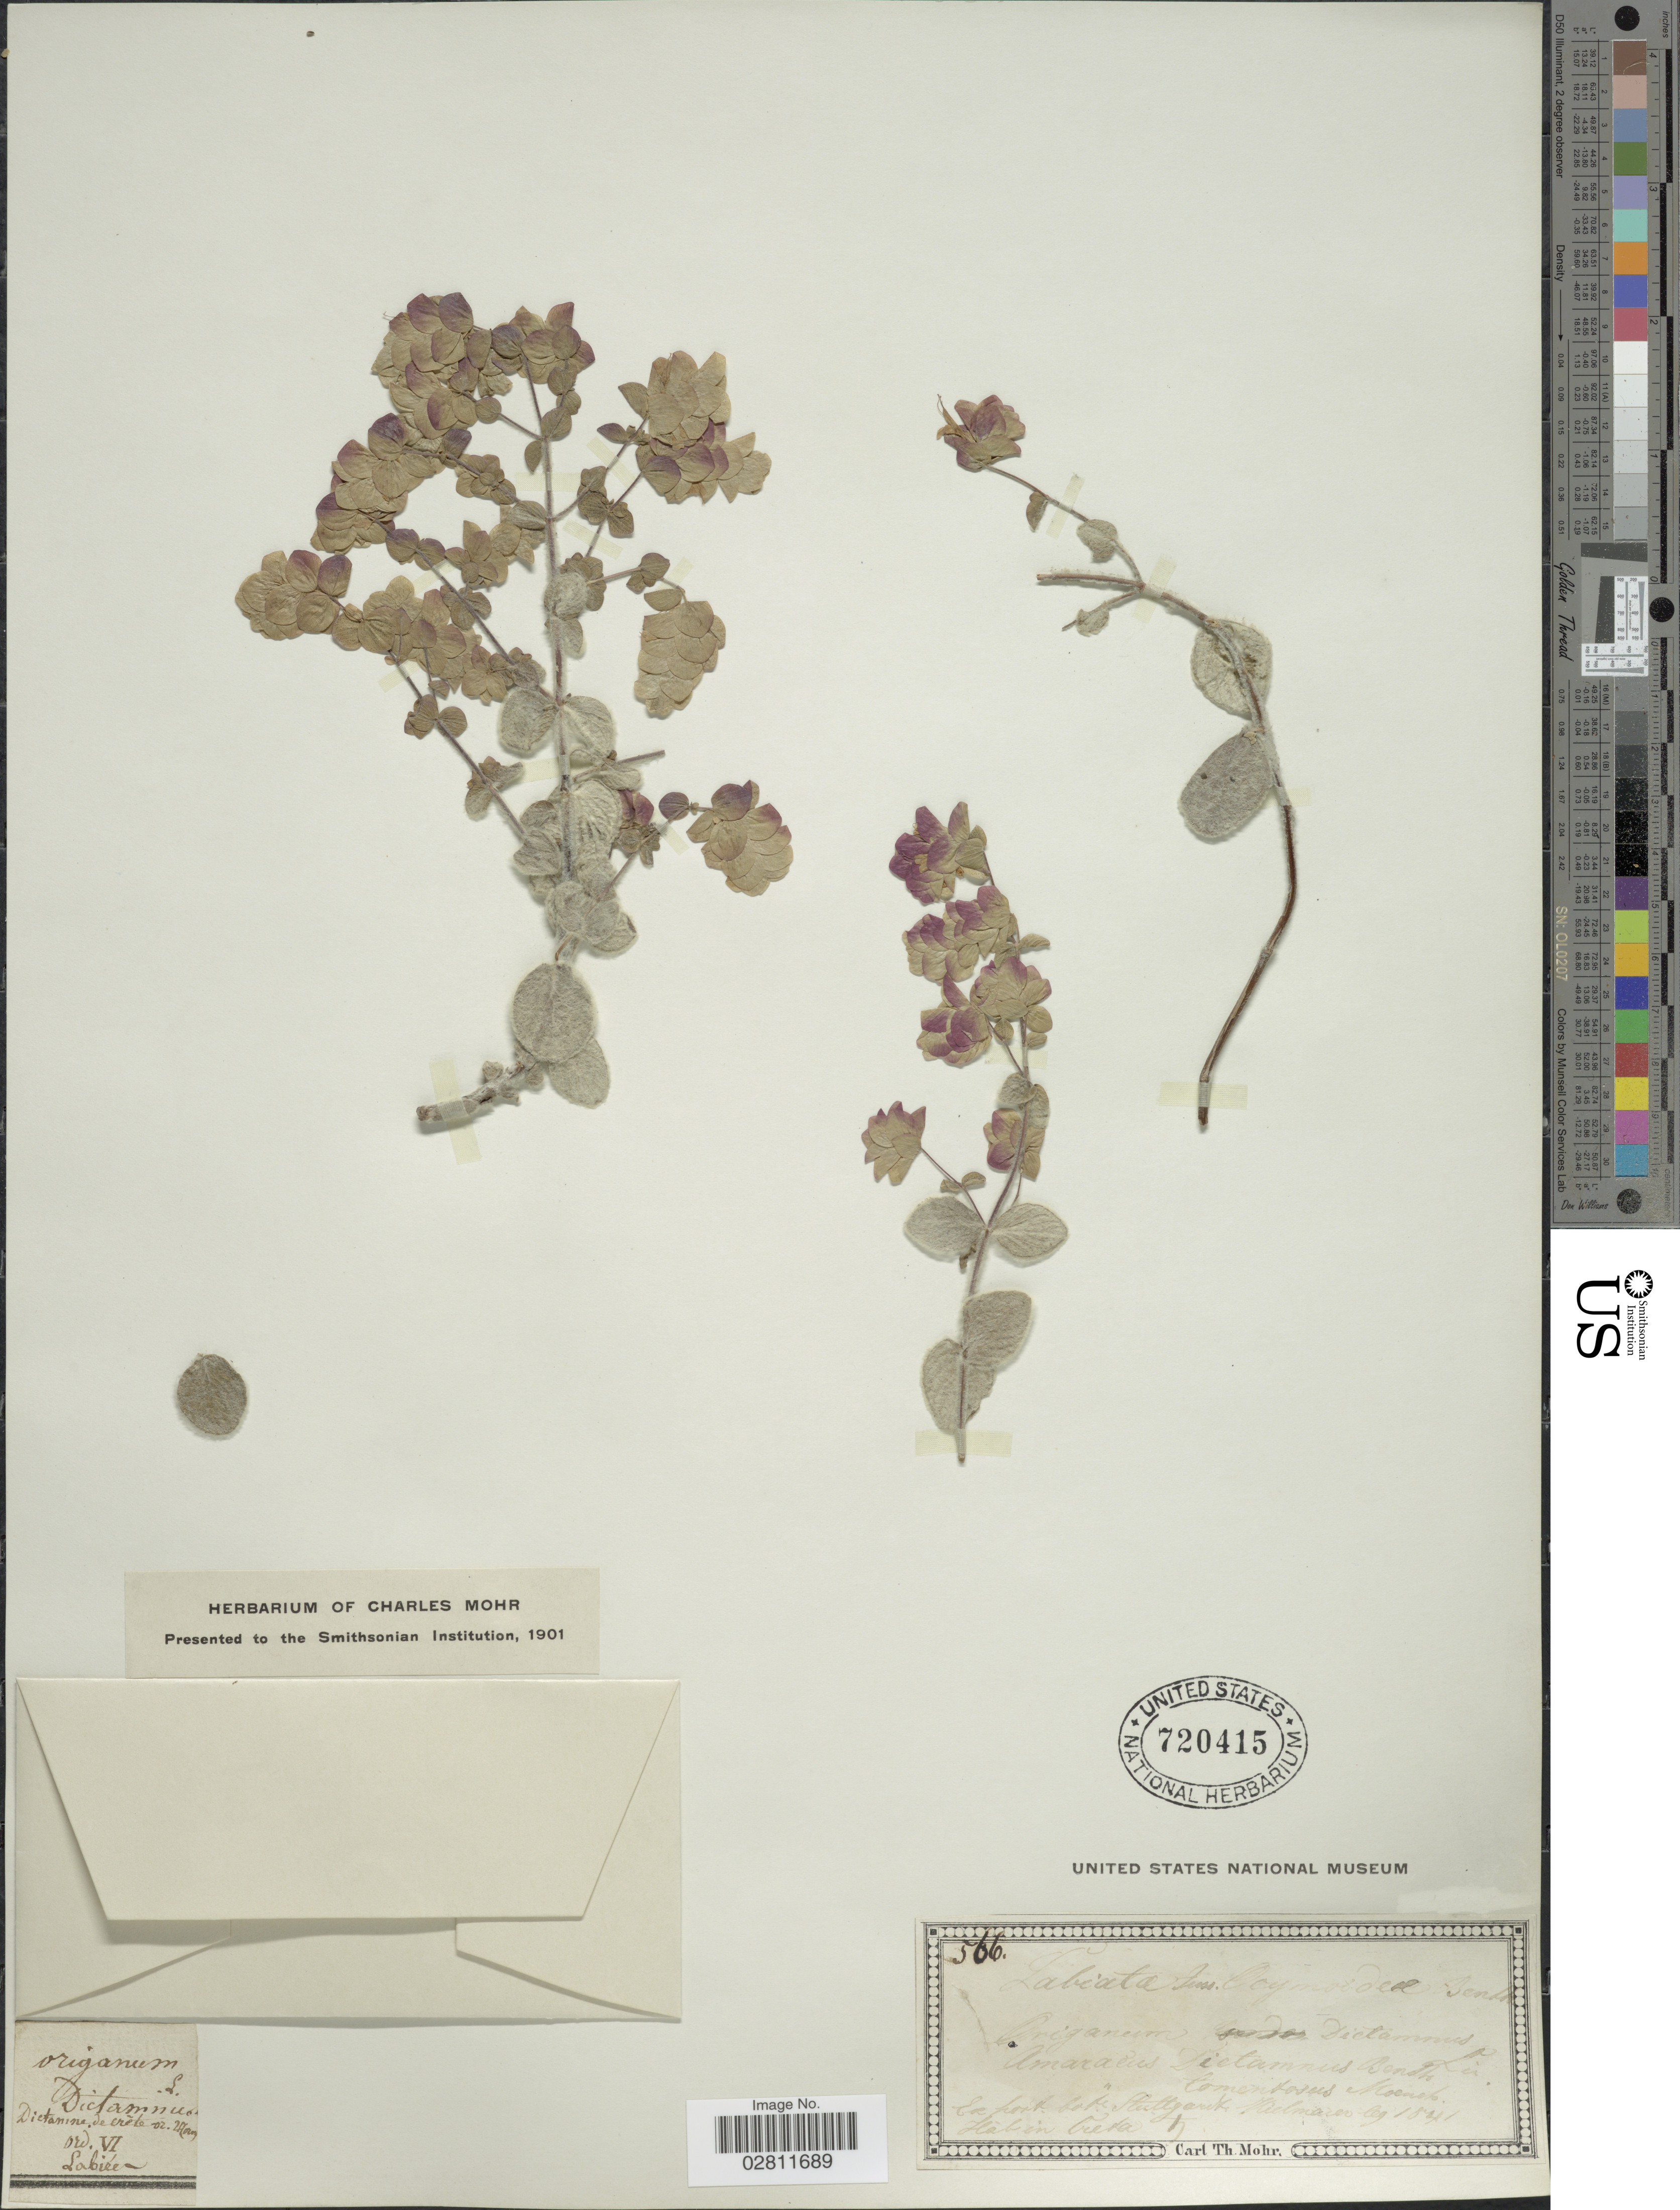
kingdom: Plantae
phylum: Tracheophyta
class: Magnoliopsida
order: Lamiales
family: Lamiaceae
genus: Origanum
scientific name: Origanum dictamnus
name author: L.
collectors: Mohr, C. T. (herbarium)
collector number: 566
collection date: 1841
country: Greece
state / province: Crete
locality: Hab. in Creta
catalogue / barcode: US 720415